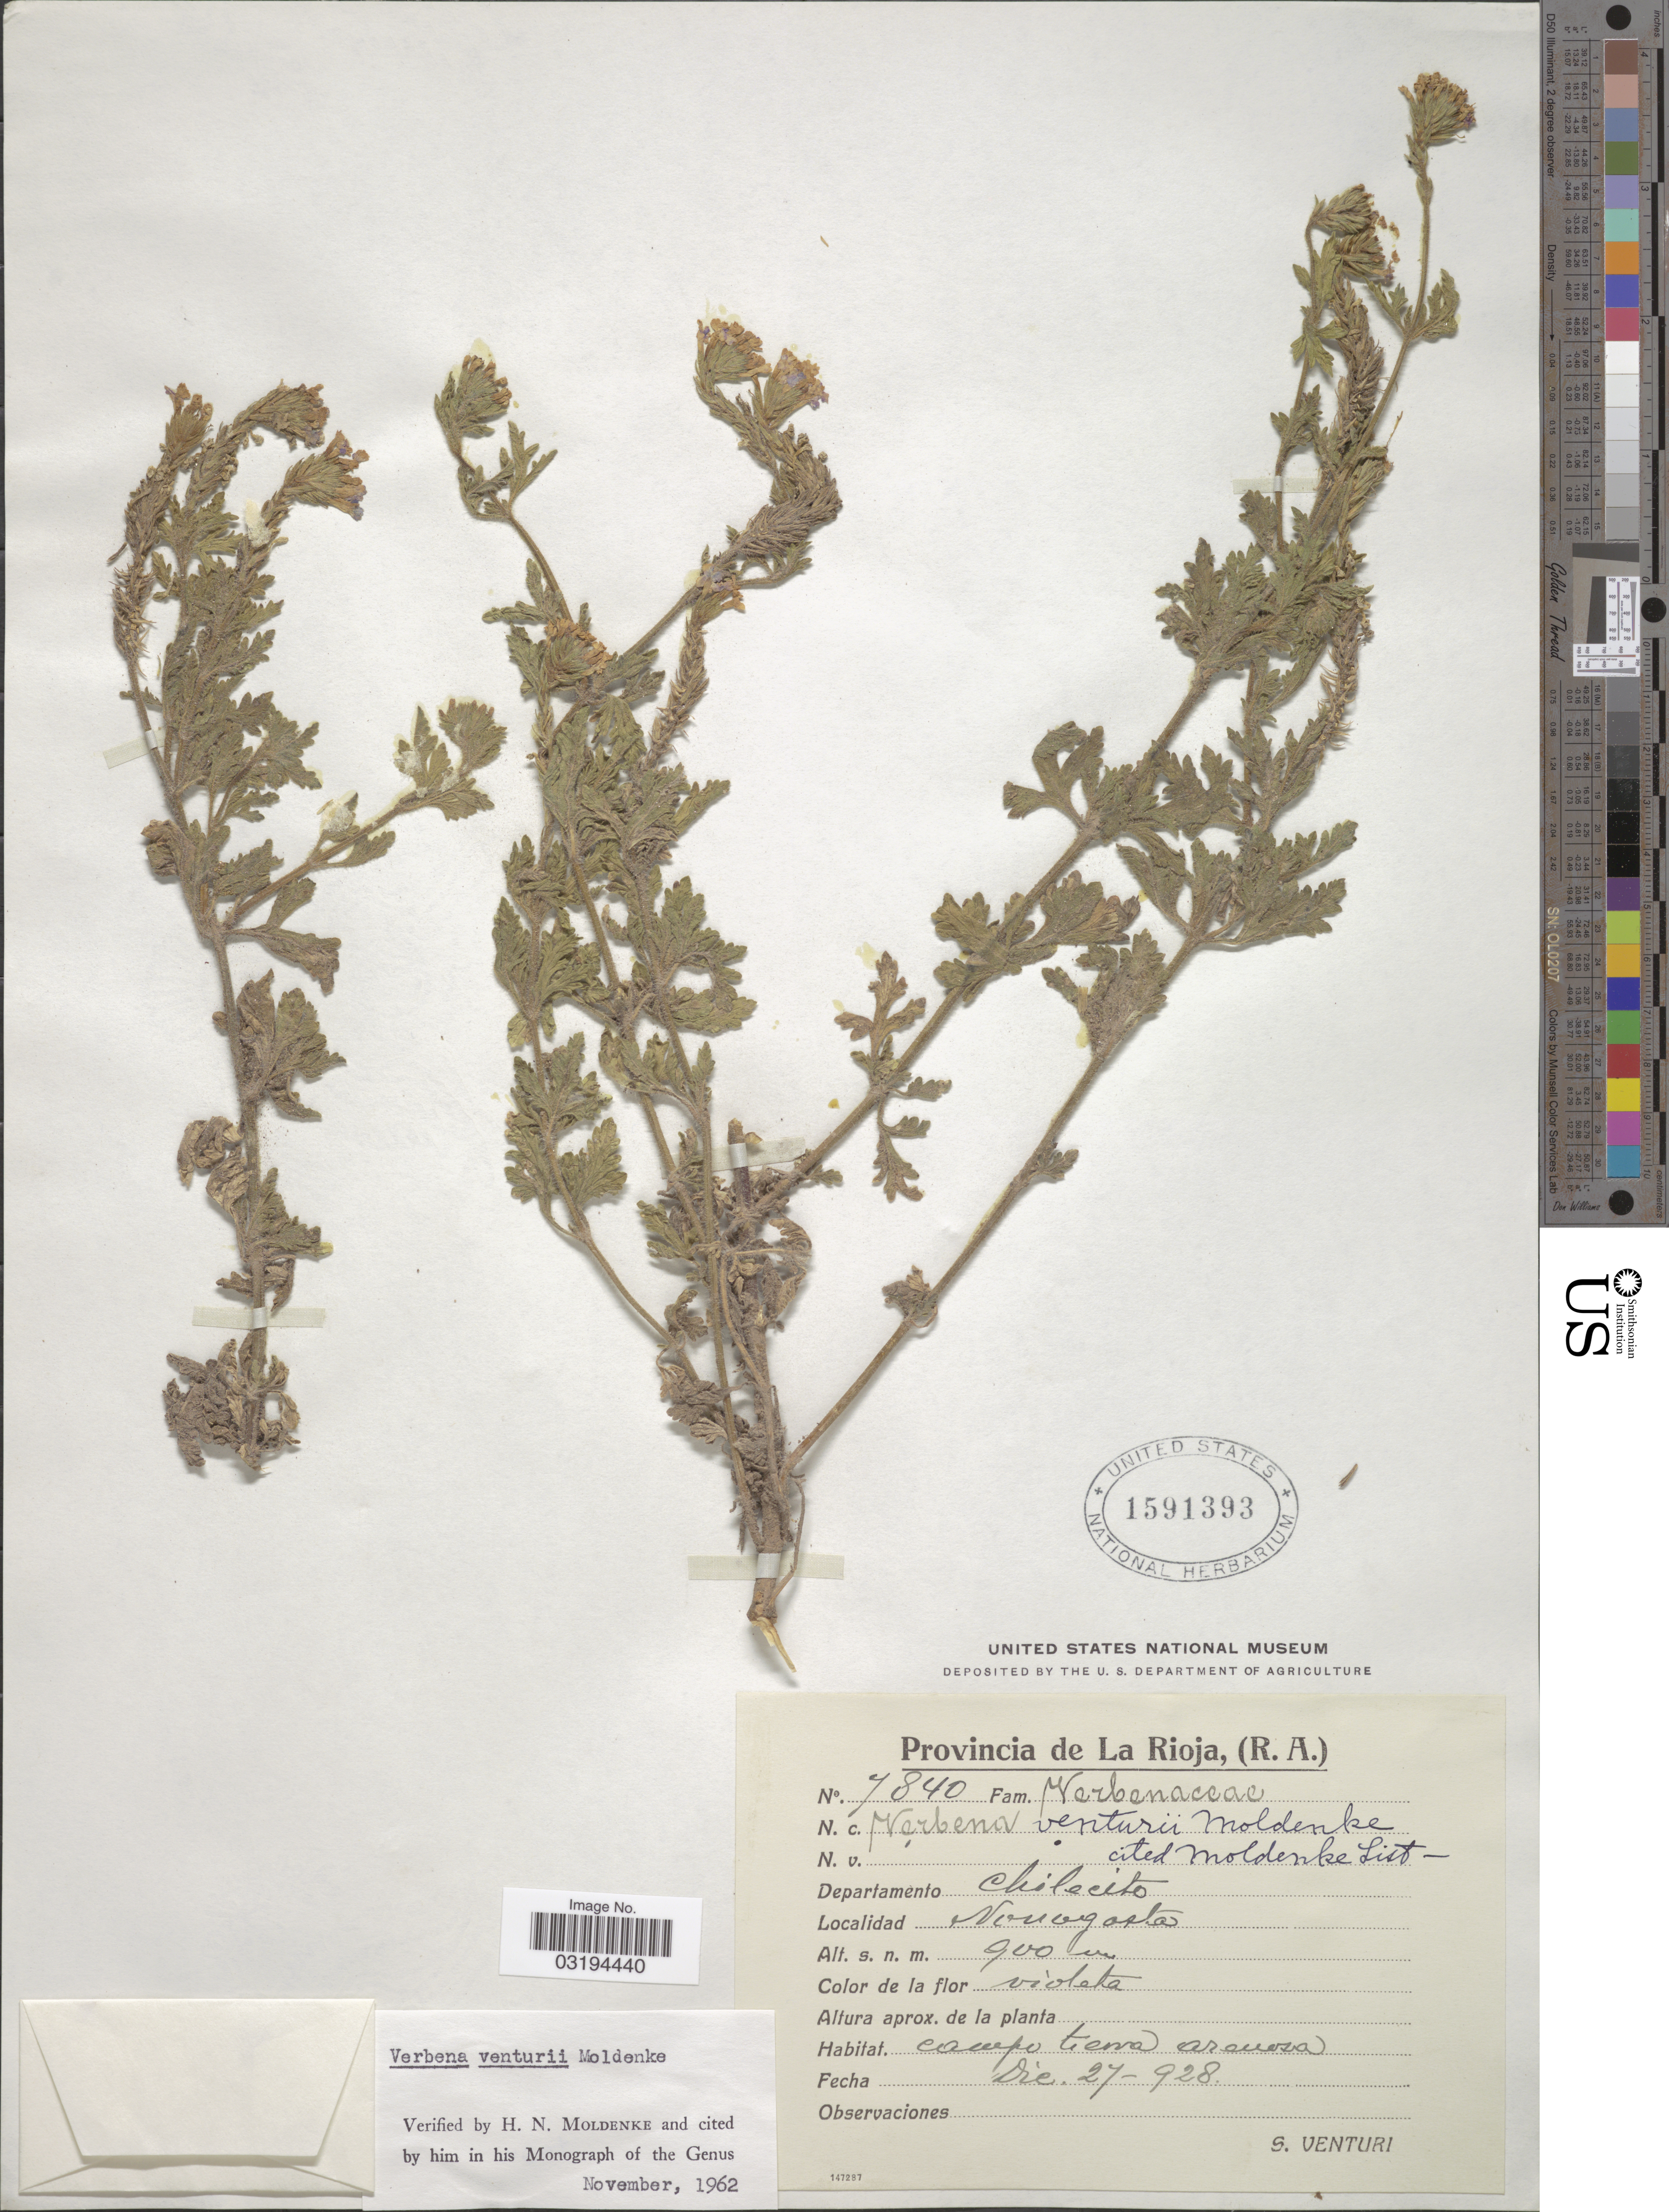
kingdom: Plantae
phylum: Tracheophyta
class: Magnoliopsida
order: Lamiales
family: Verbenaceae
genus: Verbena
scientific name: Verbena venturii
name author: Moldenke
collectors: S. Venturi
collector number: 7840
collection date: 1928-12-27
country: Argentina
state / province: La Rioja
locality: Departamento Chilecito, Nonagasta.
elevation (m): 900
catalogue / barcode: US 1591393